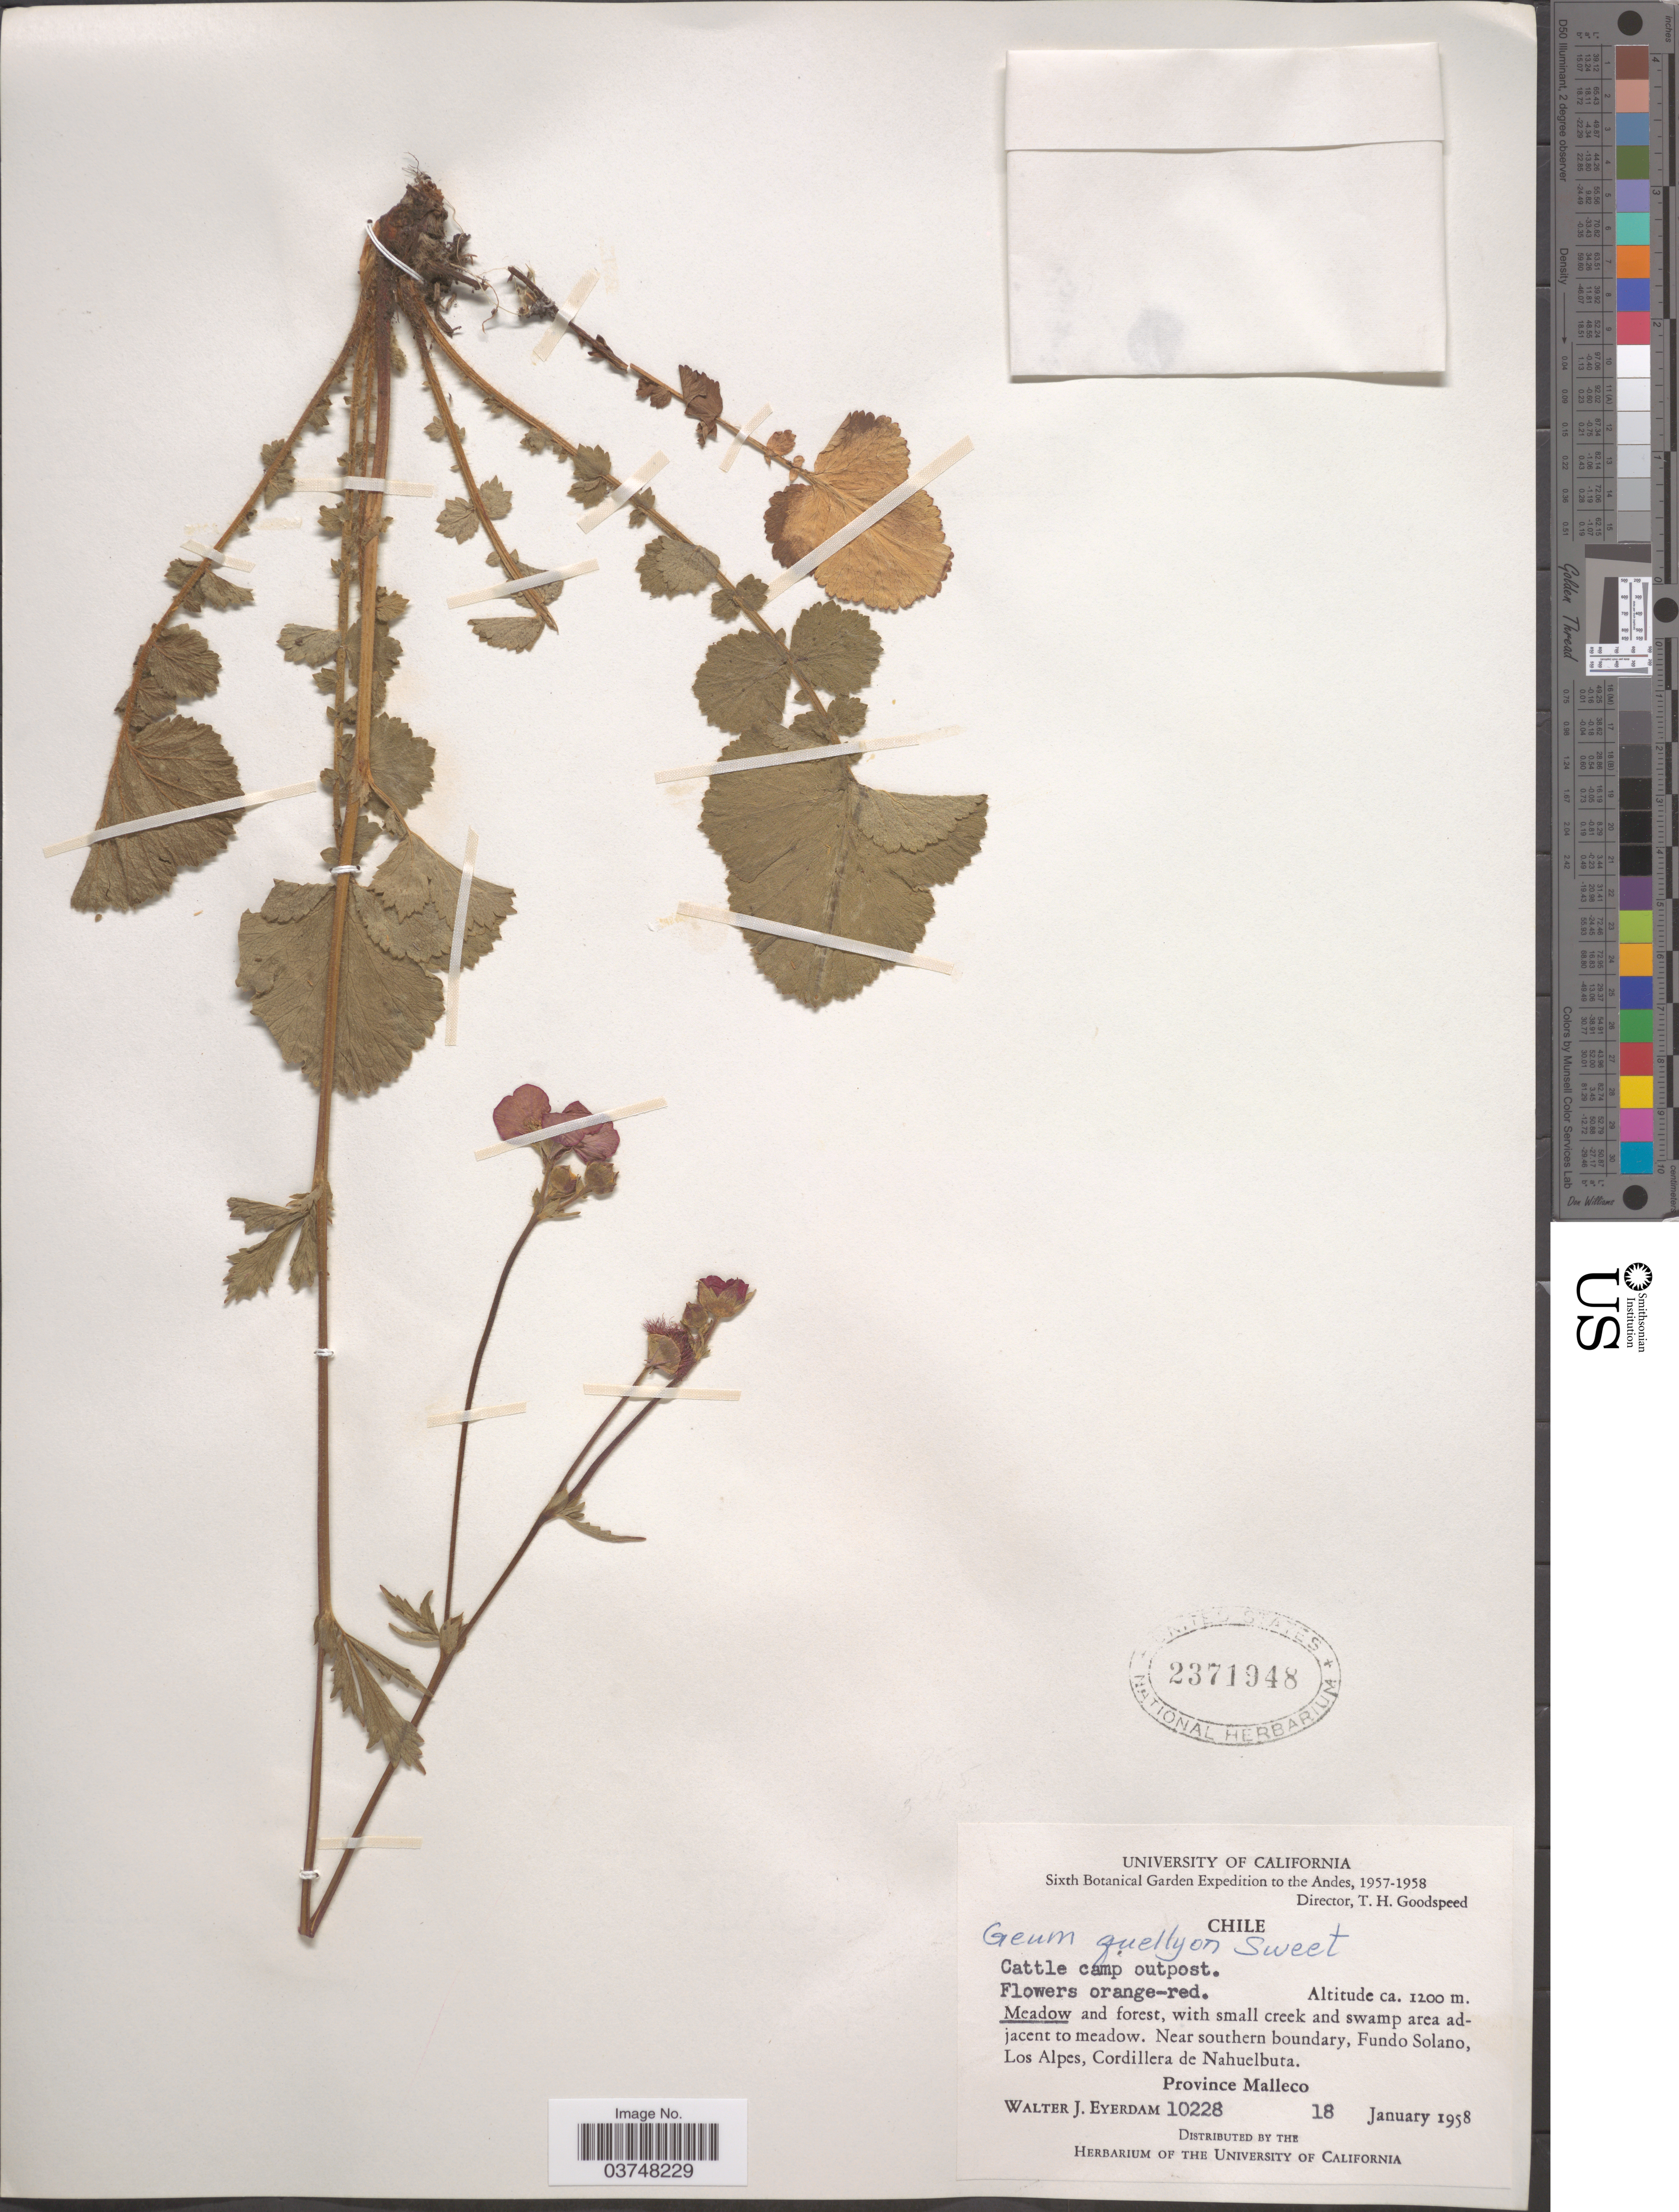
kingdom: Plantae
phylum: Tracheophyta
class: Magnoliopsida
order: Rosales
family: Rosaceae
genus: Geum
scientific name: Geum quellyon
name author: Sweet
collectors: W. J. Eyerdam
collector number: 10228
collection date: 1958-01-18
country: Chile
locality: The Andes. Near southern boundary, Fundo Solano, Los Alpes, Cordillera de Nahuelbuta. Province Malleco.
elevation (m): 1200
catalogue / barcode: US 2371948